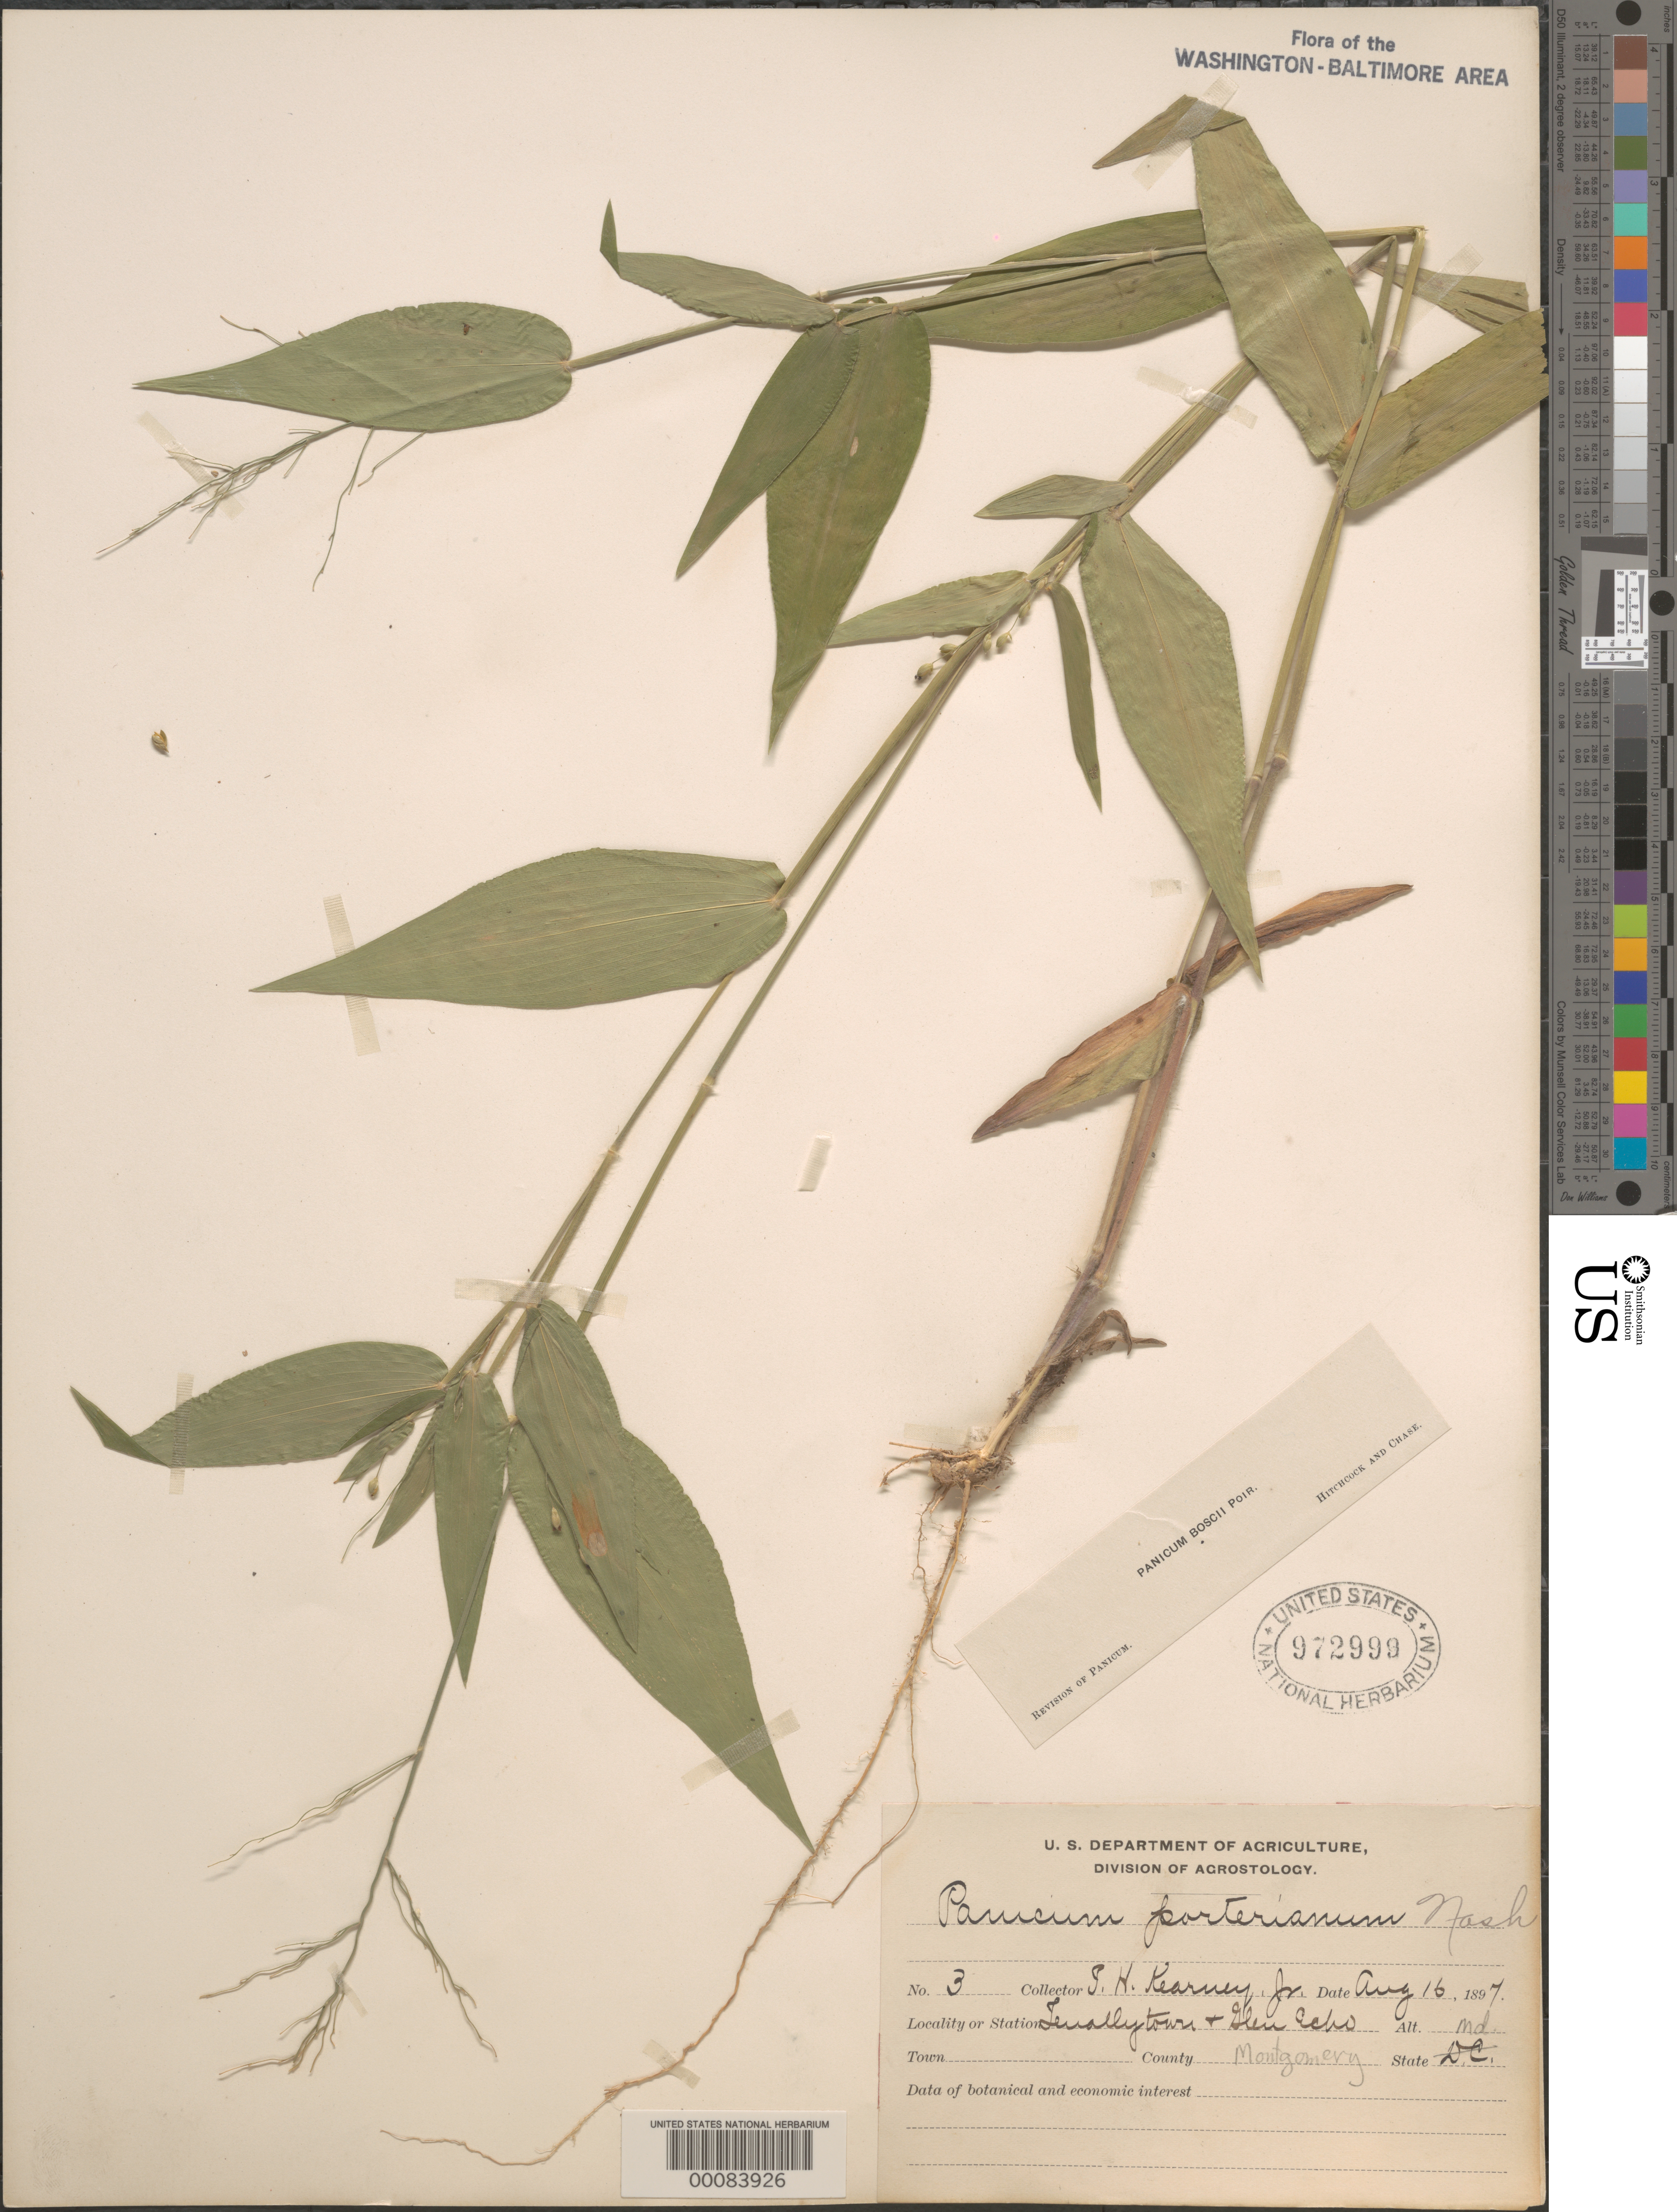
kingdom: Plantae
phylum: Tracheophyta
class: Liliopsida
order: Poales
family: Poaceae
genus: Dichanthelium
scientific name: Dichanthelium boscii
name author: (Poir.) Gould & C.A. Clark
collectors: T. H. Kearney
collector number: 3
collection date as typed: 16 Aug 1897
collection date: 1897-08-16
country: United States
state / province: Maryland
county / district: Montgomery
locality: Glen Echo and Tenallytown C. & O. Canal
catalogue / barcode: US 972999